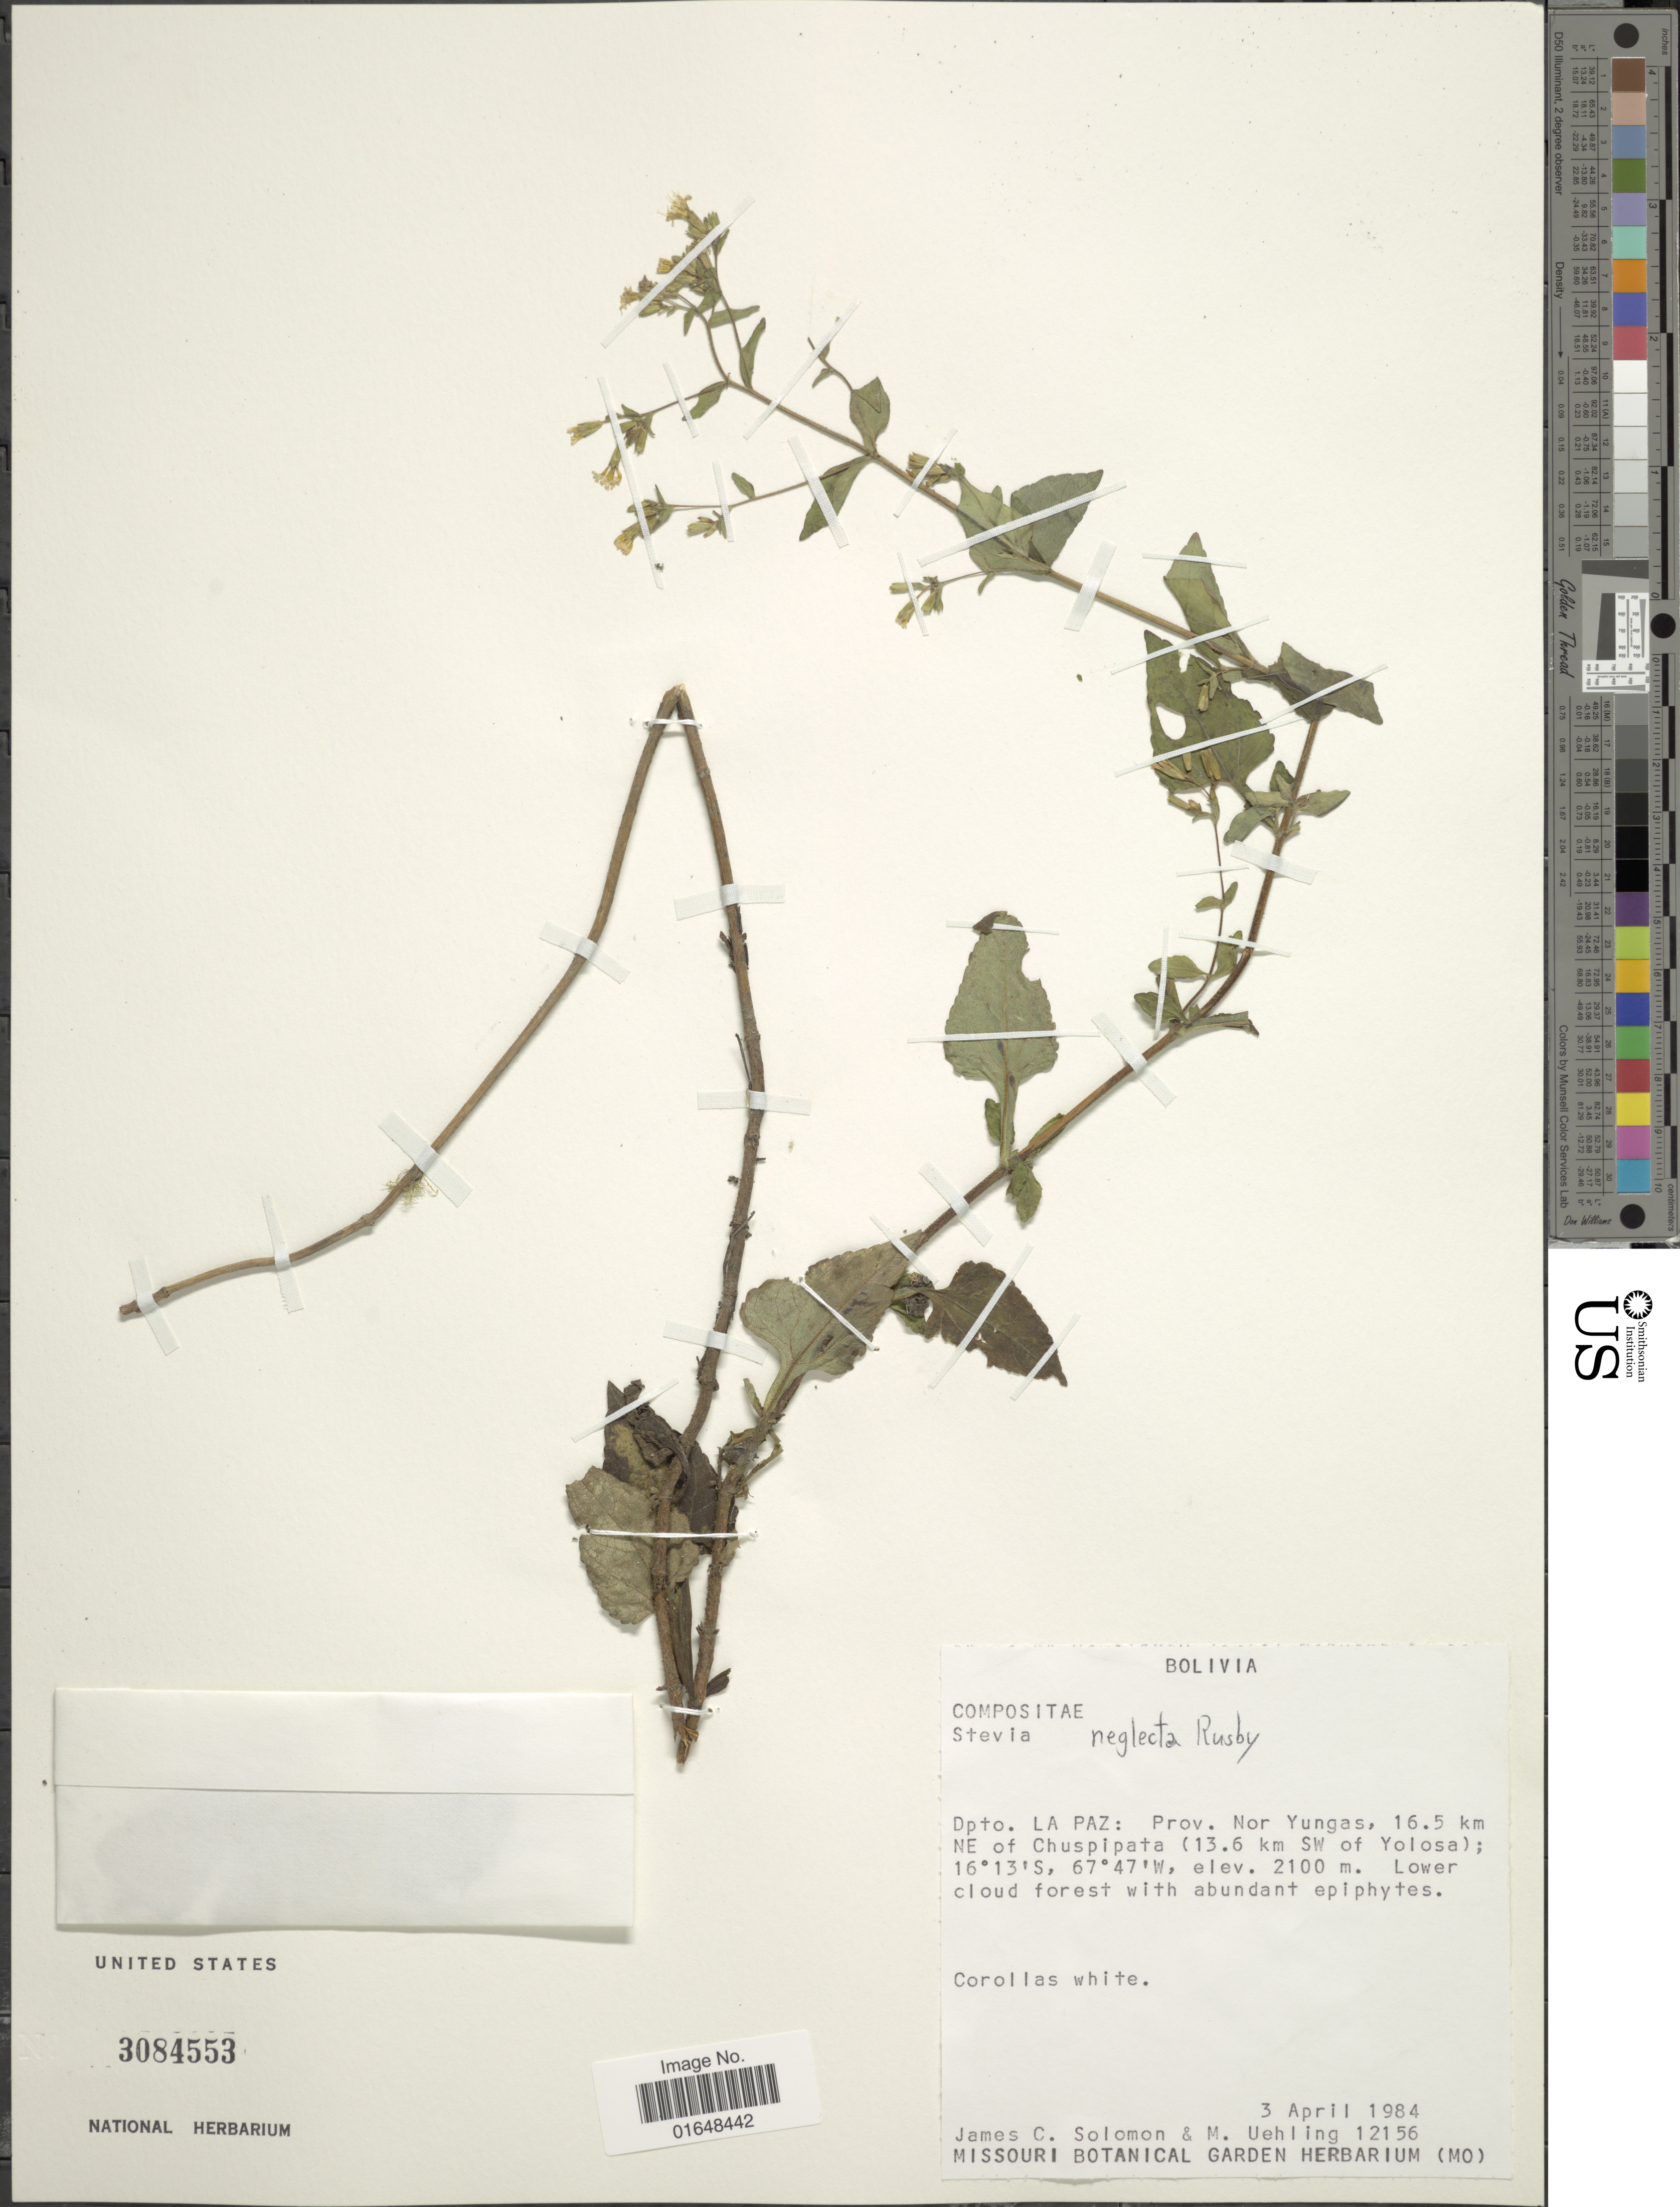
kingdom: Plantae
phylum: Tracheophyta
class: Magnoliopsida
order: Asterales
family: Asteraceae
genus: Stevia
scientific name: Stevia neglecta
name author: Rusby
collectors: J. C. Solomon & M. Uehling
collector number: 12156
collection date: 1984-04-03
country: Bolivia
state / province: La Paz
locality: Dpto. La Paz: Prov. Nor Yungas, pasando Chuspipata, hacia Coroico 6.5 km NE of Chuspipata (13.6 km SW of Yolosa)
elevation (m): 2100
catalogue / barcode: US 3084553